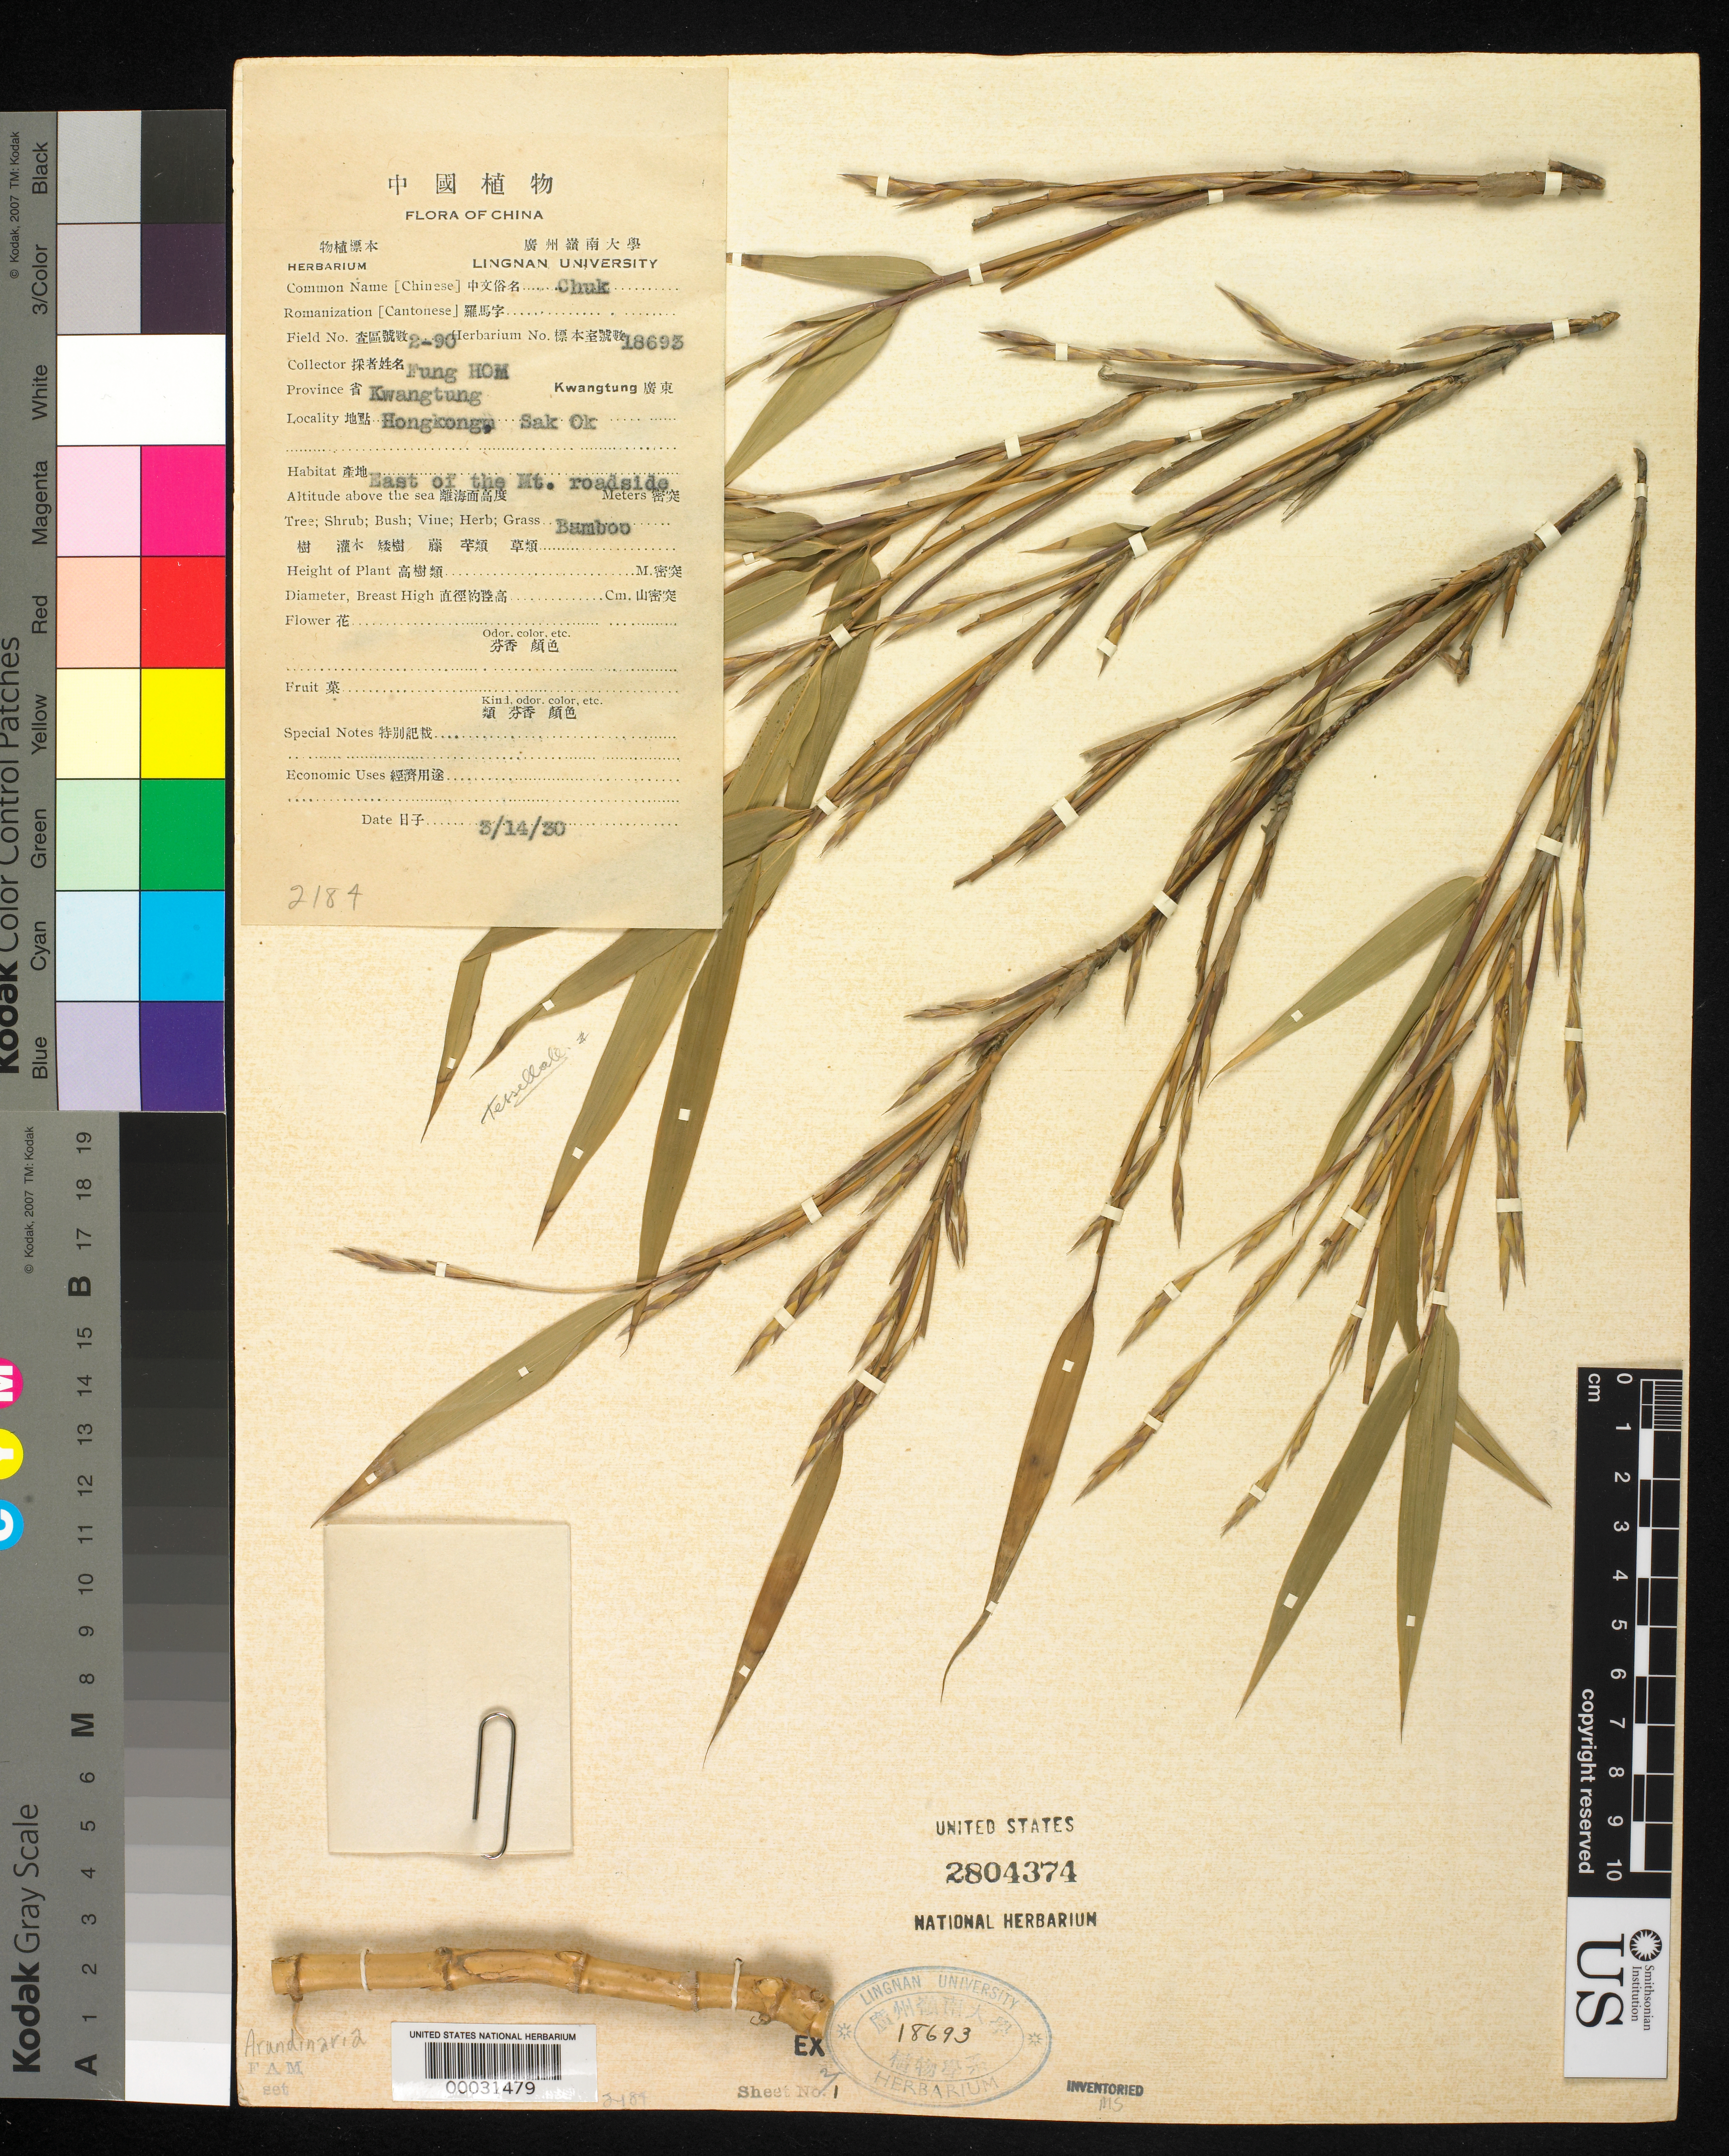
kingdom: Plantae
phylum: Tracheophyta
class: Liliopsida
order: Poales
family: Poaceae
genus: Arundinaria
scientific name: Arundinaria sp.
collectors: H. L. Fung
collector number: Z-090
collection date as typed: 14 Mar 1930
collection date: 1930-03-14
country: China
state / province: Hong Kong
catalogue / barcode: US 2804374